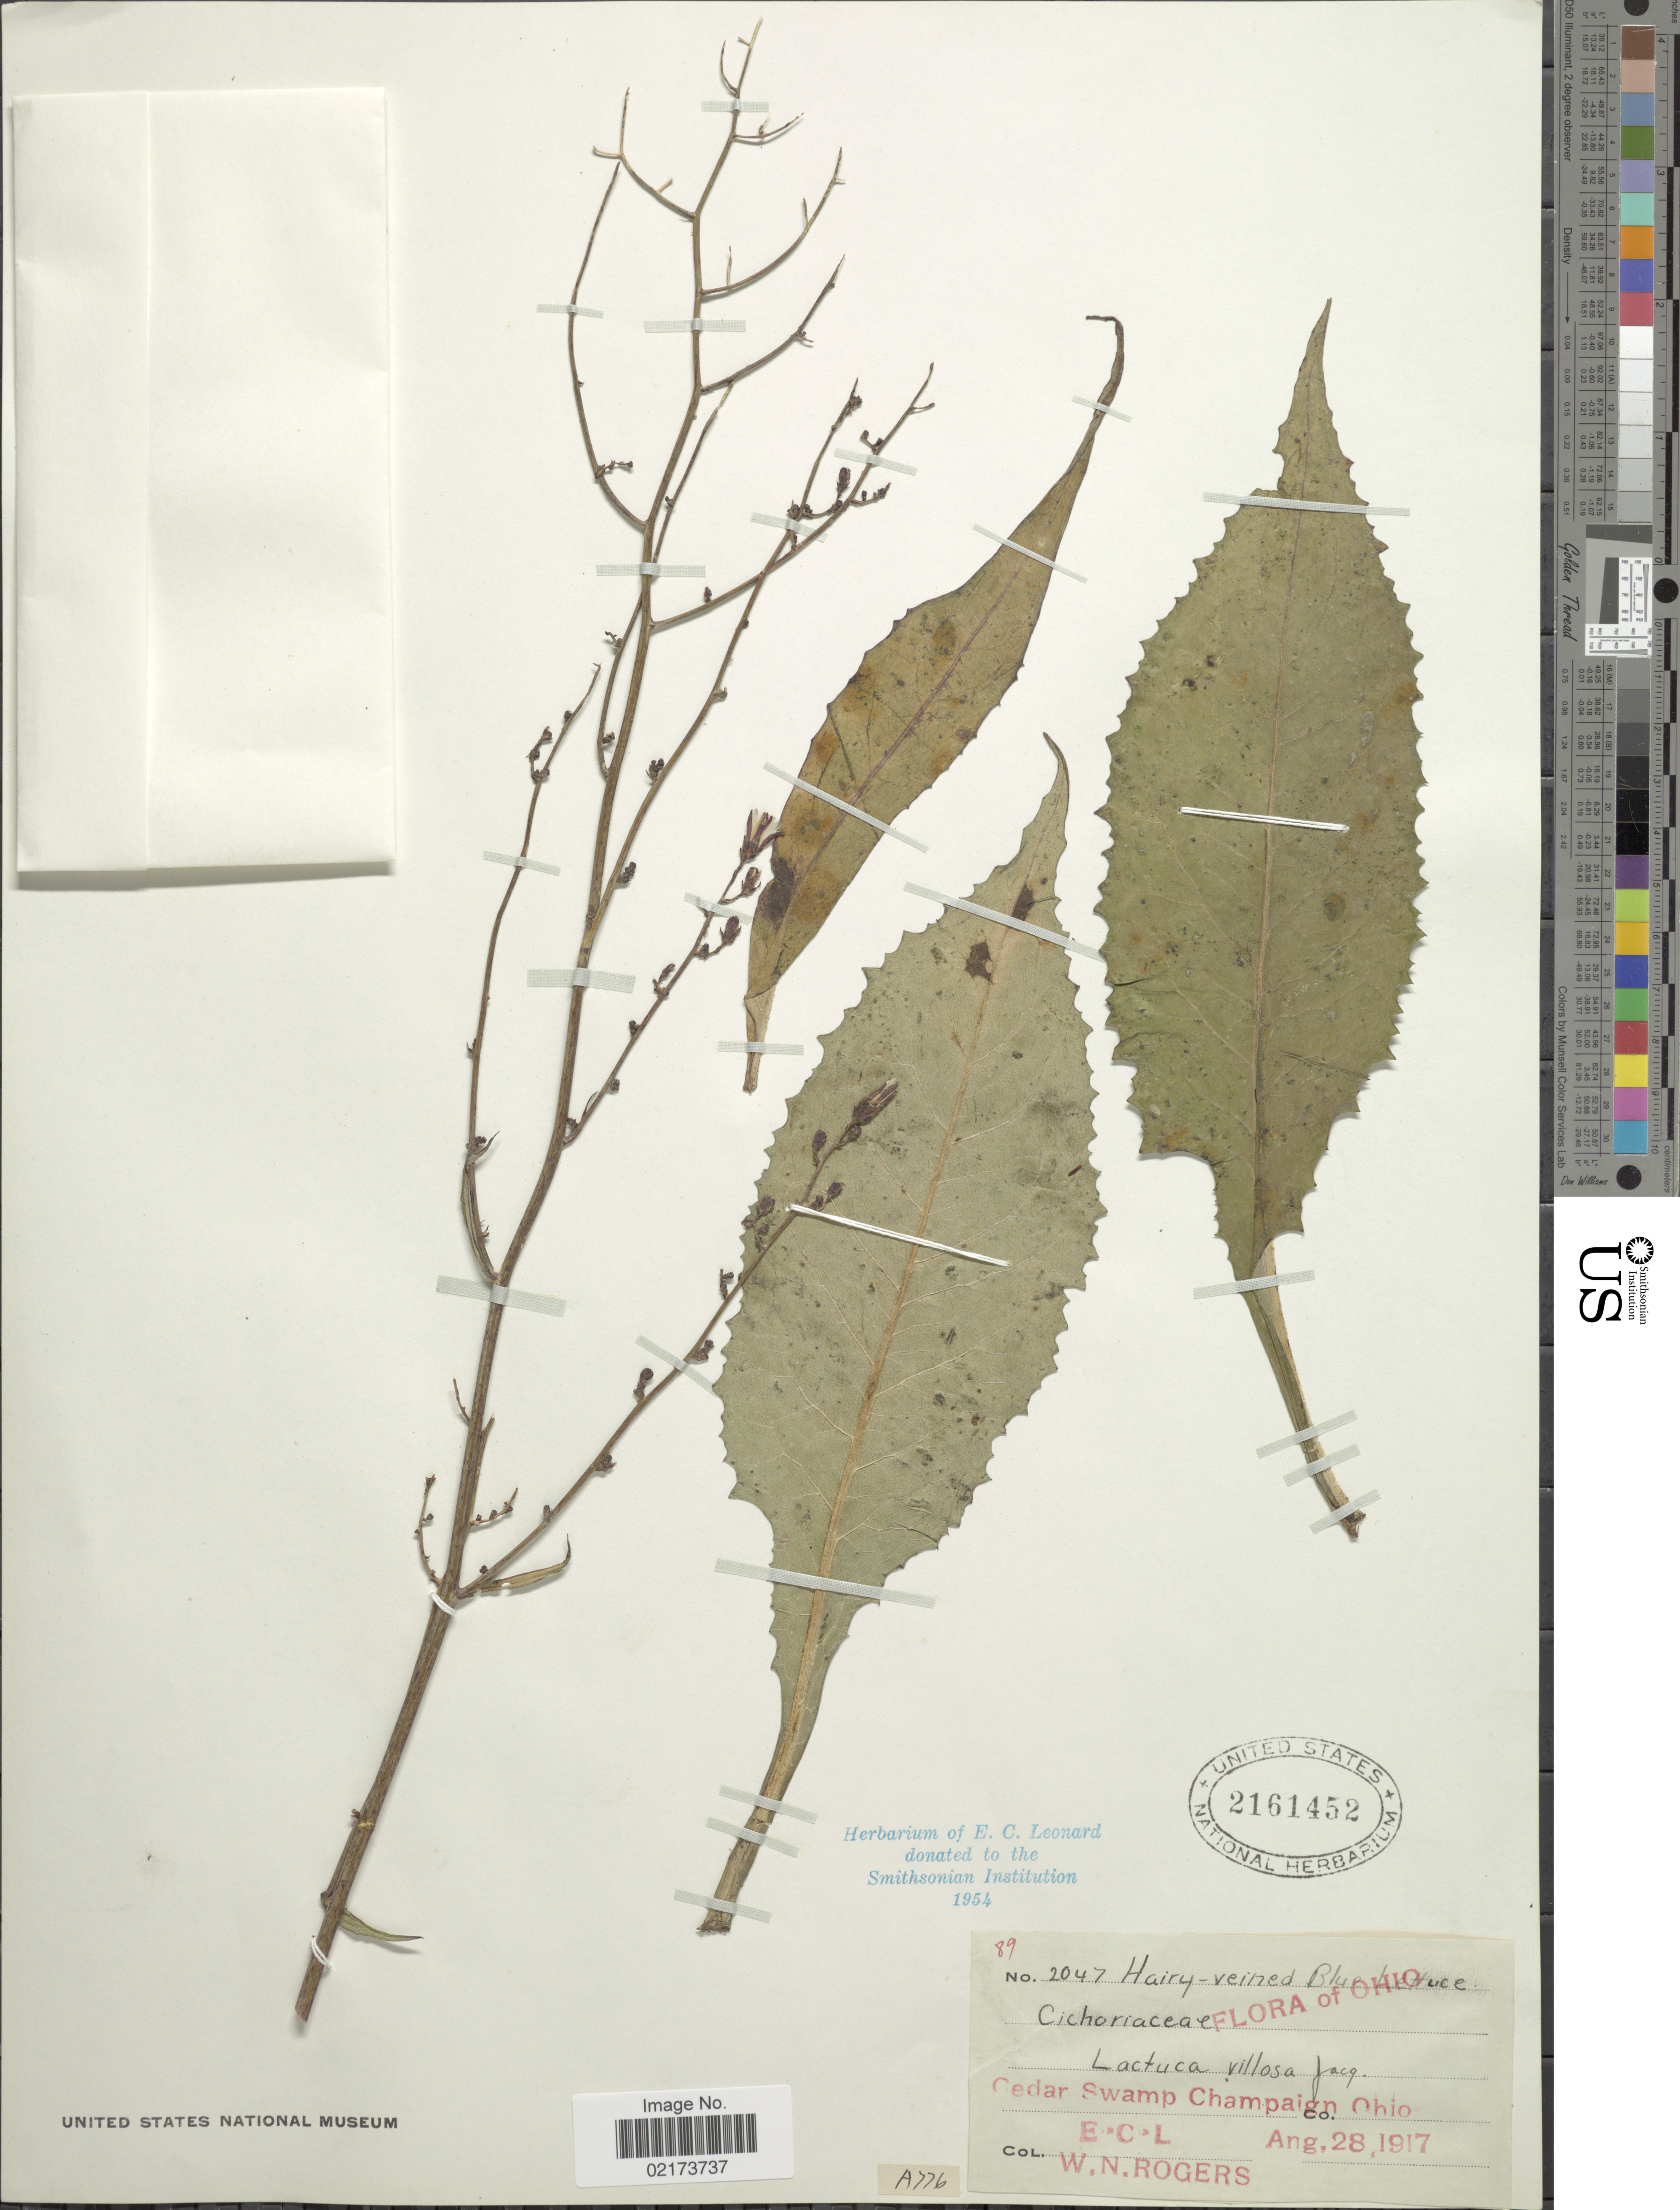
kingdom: Plantae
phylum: Tracheophyta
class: Magnoliopsida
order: Asterales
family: Asteraceae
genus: Lactuca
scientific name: Lactuca floridana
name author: (L.) Gaertn.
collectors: E. C. Leonard & W. Rogers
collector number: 2047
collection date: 1917-08-28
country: United States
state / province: Ohio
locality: Cedar Swamp, Champaign Co.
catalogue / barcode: US 2161452